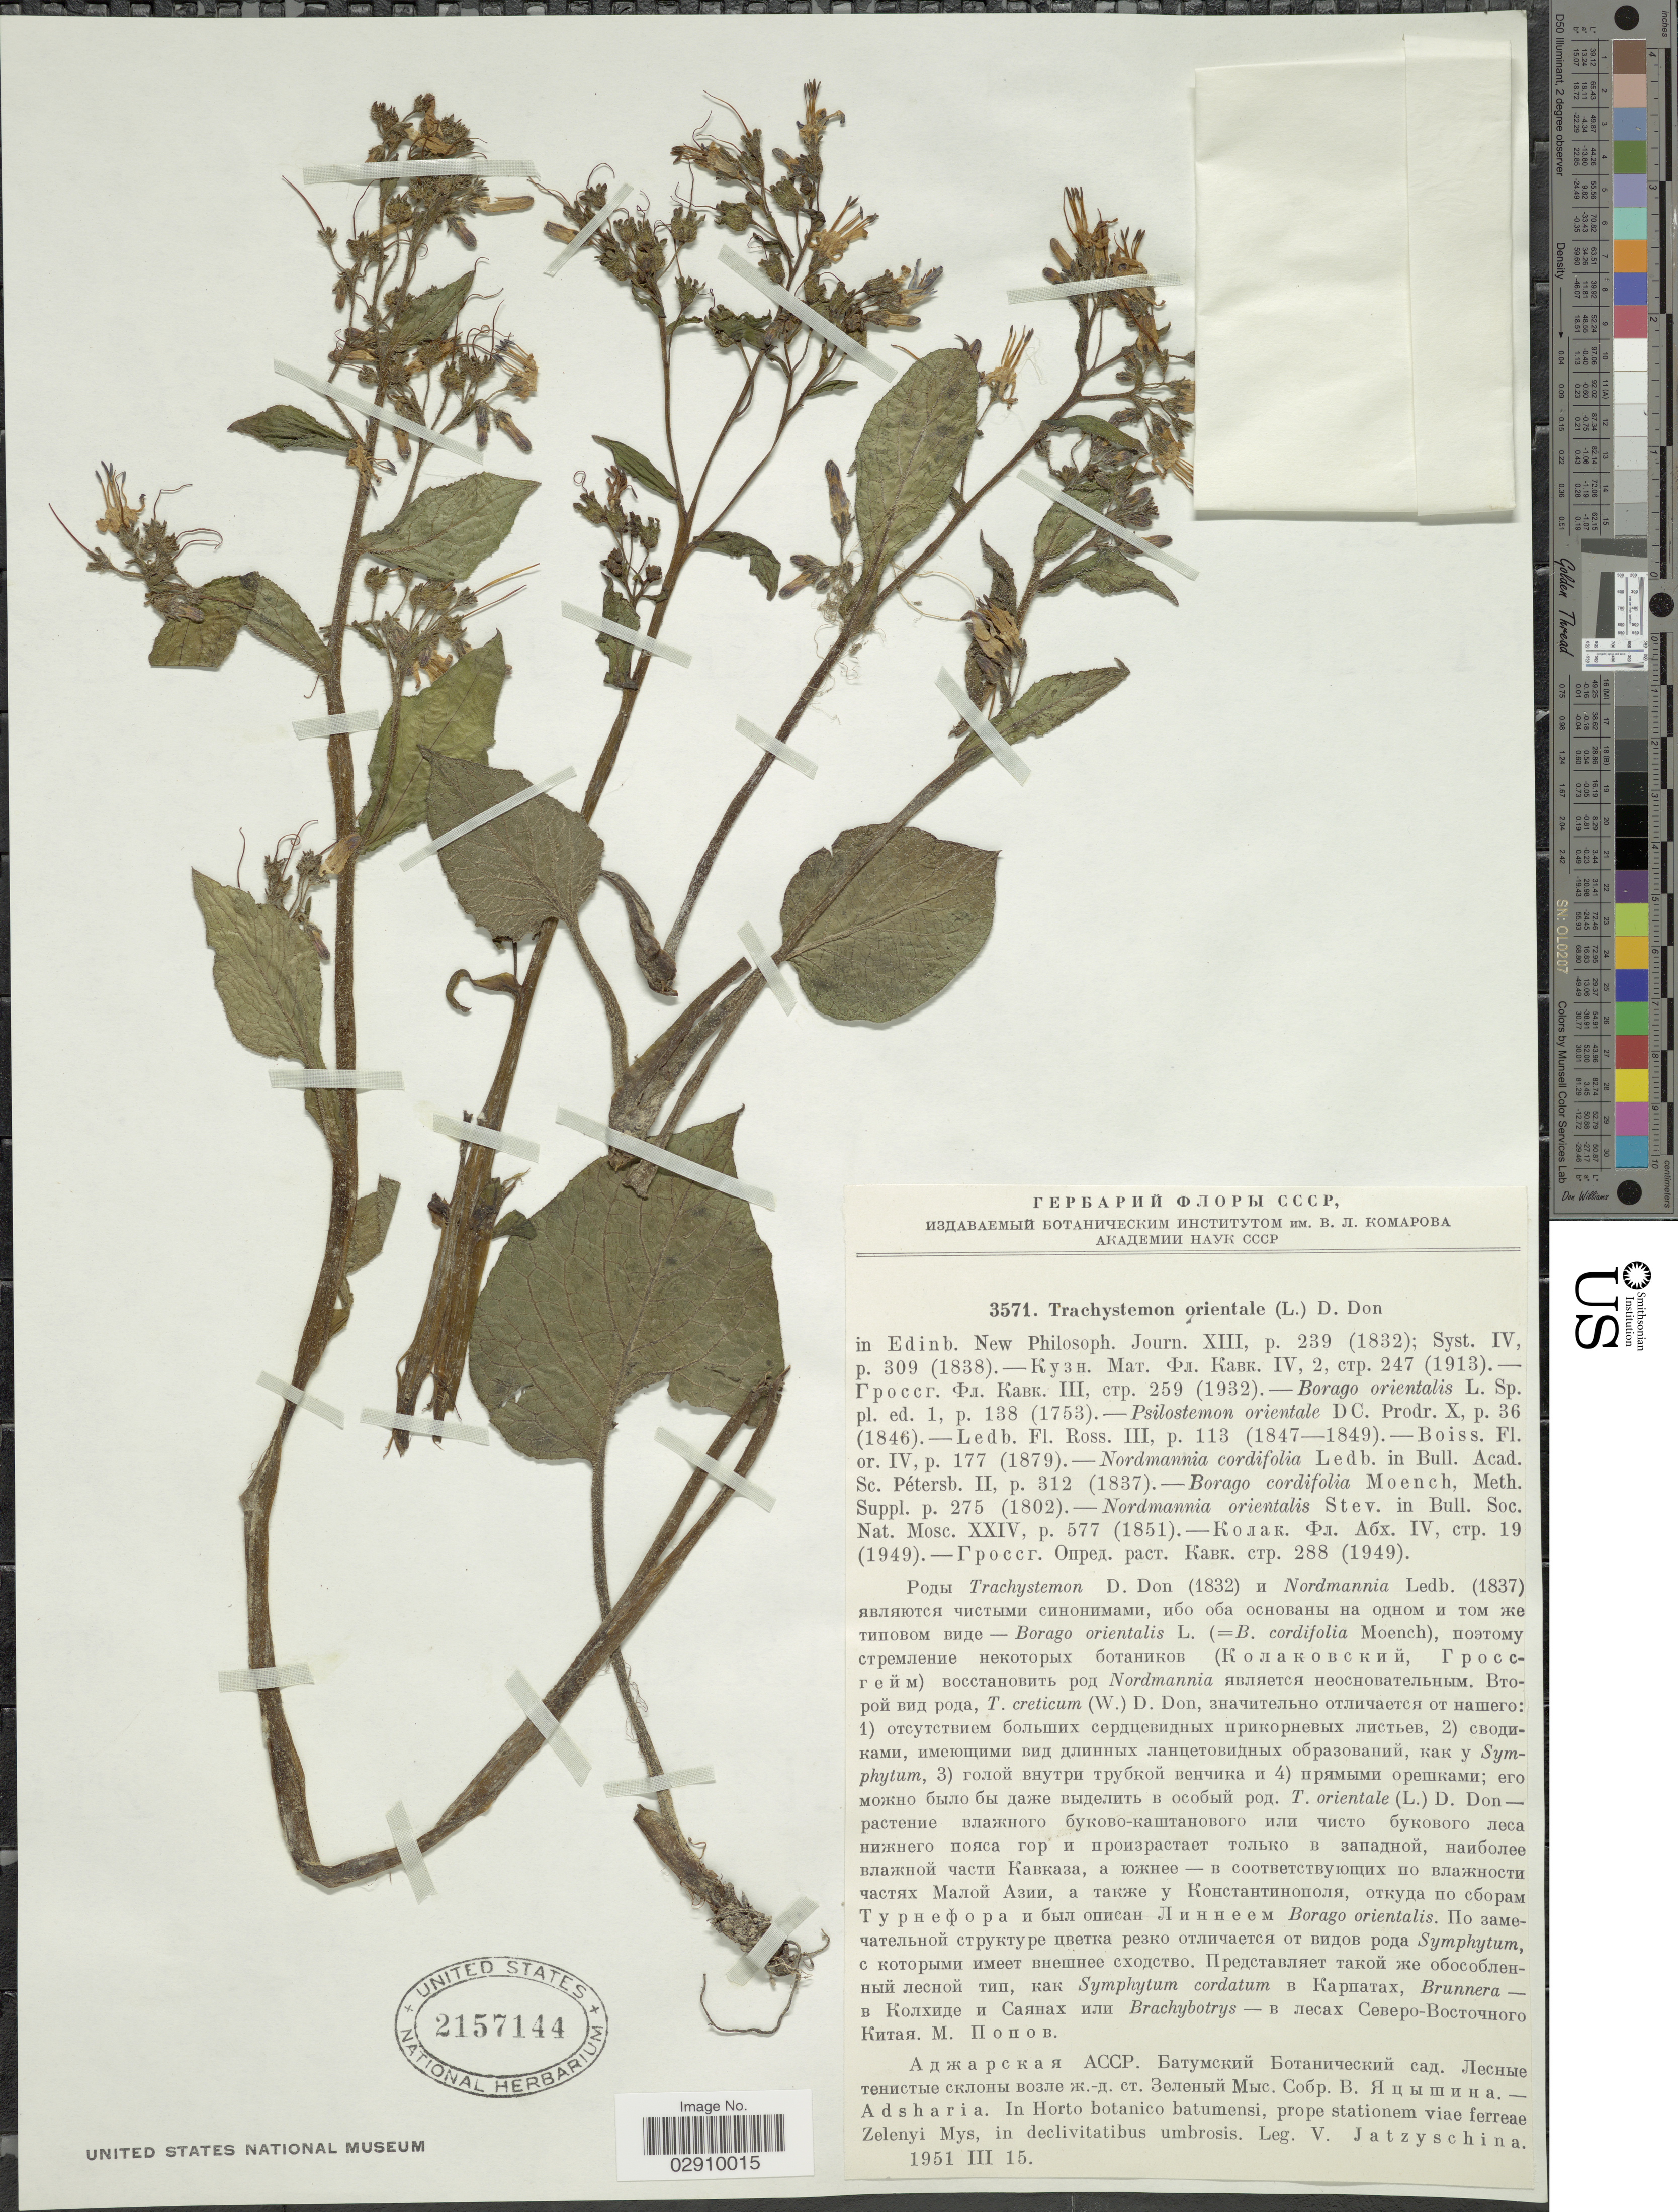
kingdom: Plantae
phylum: Tracheophyta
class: Magnoliopsida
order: Boraginales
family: Boraginaceae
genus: Trachystemon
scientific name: Trachystemon orientalis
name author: (L.) G. Don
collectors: V. Jatzyschina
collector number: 3571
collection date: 1951-03-15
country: Georgia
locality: X, Adsharia, In Horto botanico batumensi, prope stationem viae ferreae Zelenyi Mys, in declivitatibus umbrosis.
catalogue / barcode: US 2157144